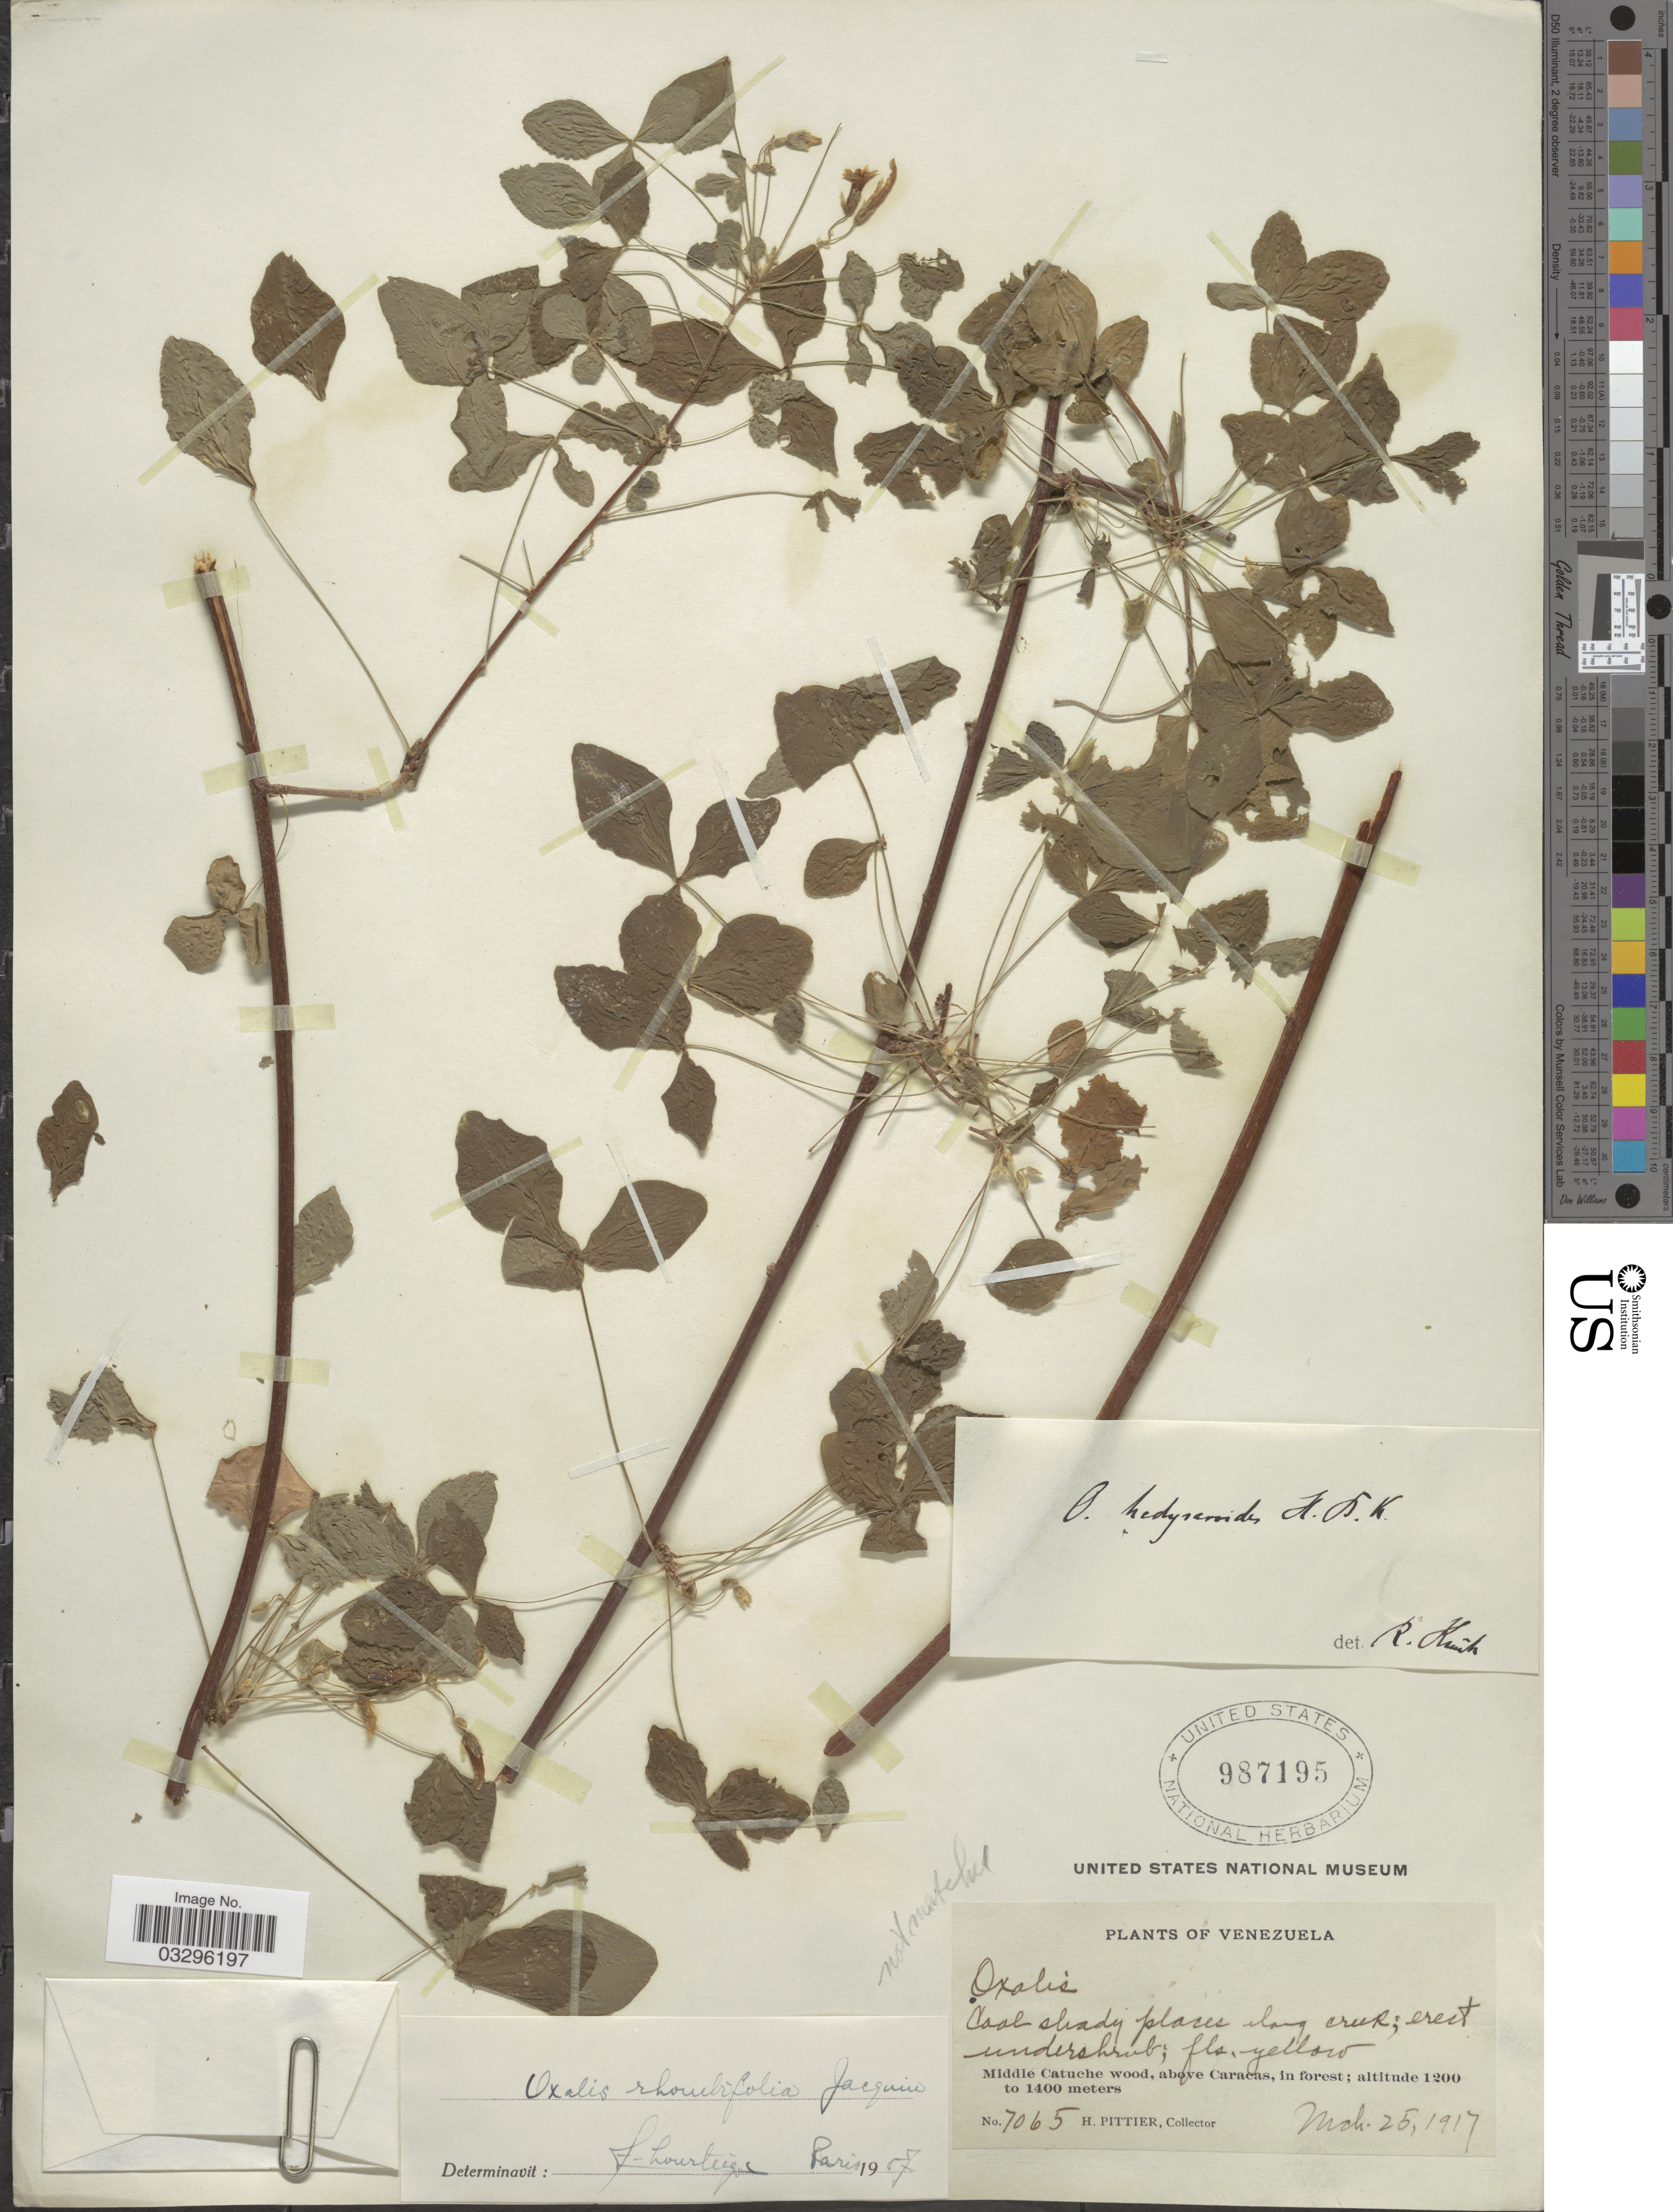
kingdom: Plantae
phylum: Tracheophyta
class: Magnoliopsida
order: Oxalidales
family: Oxalidaceae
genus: Oxalis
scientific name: Oxalis rhombifolia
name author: Jacq.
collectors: H. F. Pittier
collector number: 7065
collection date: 1917-03-25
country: Venezuela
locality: Middle Catuche wood, above Caracas.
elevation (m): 1200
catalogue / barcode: US 987195